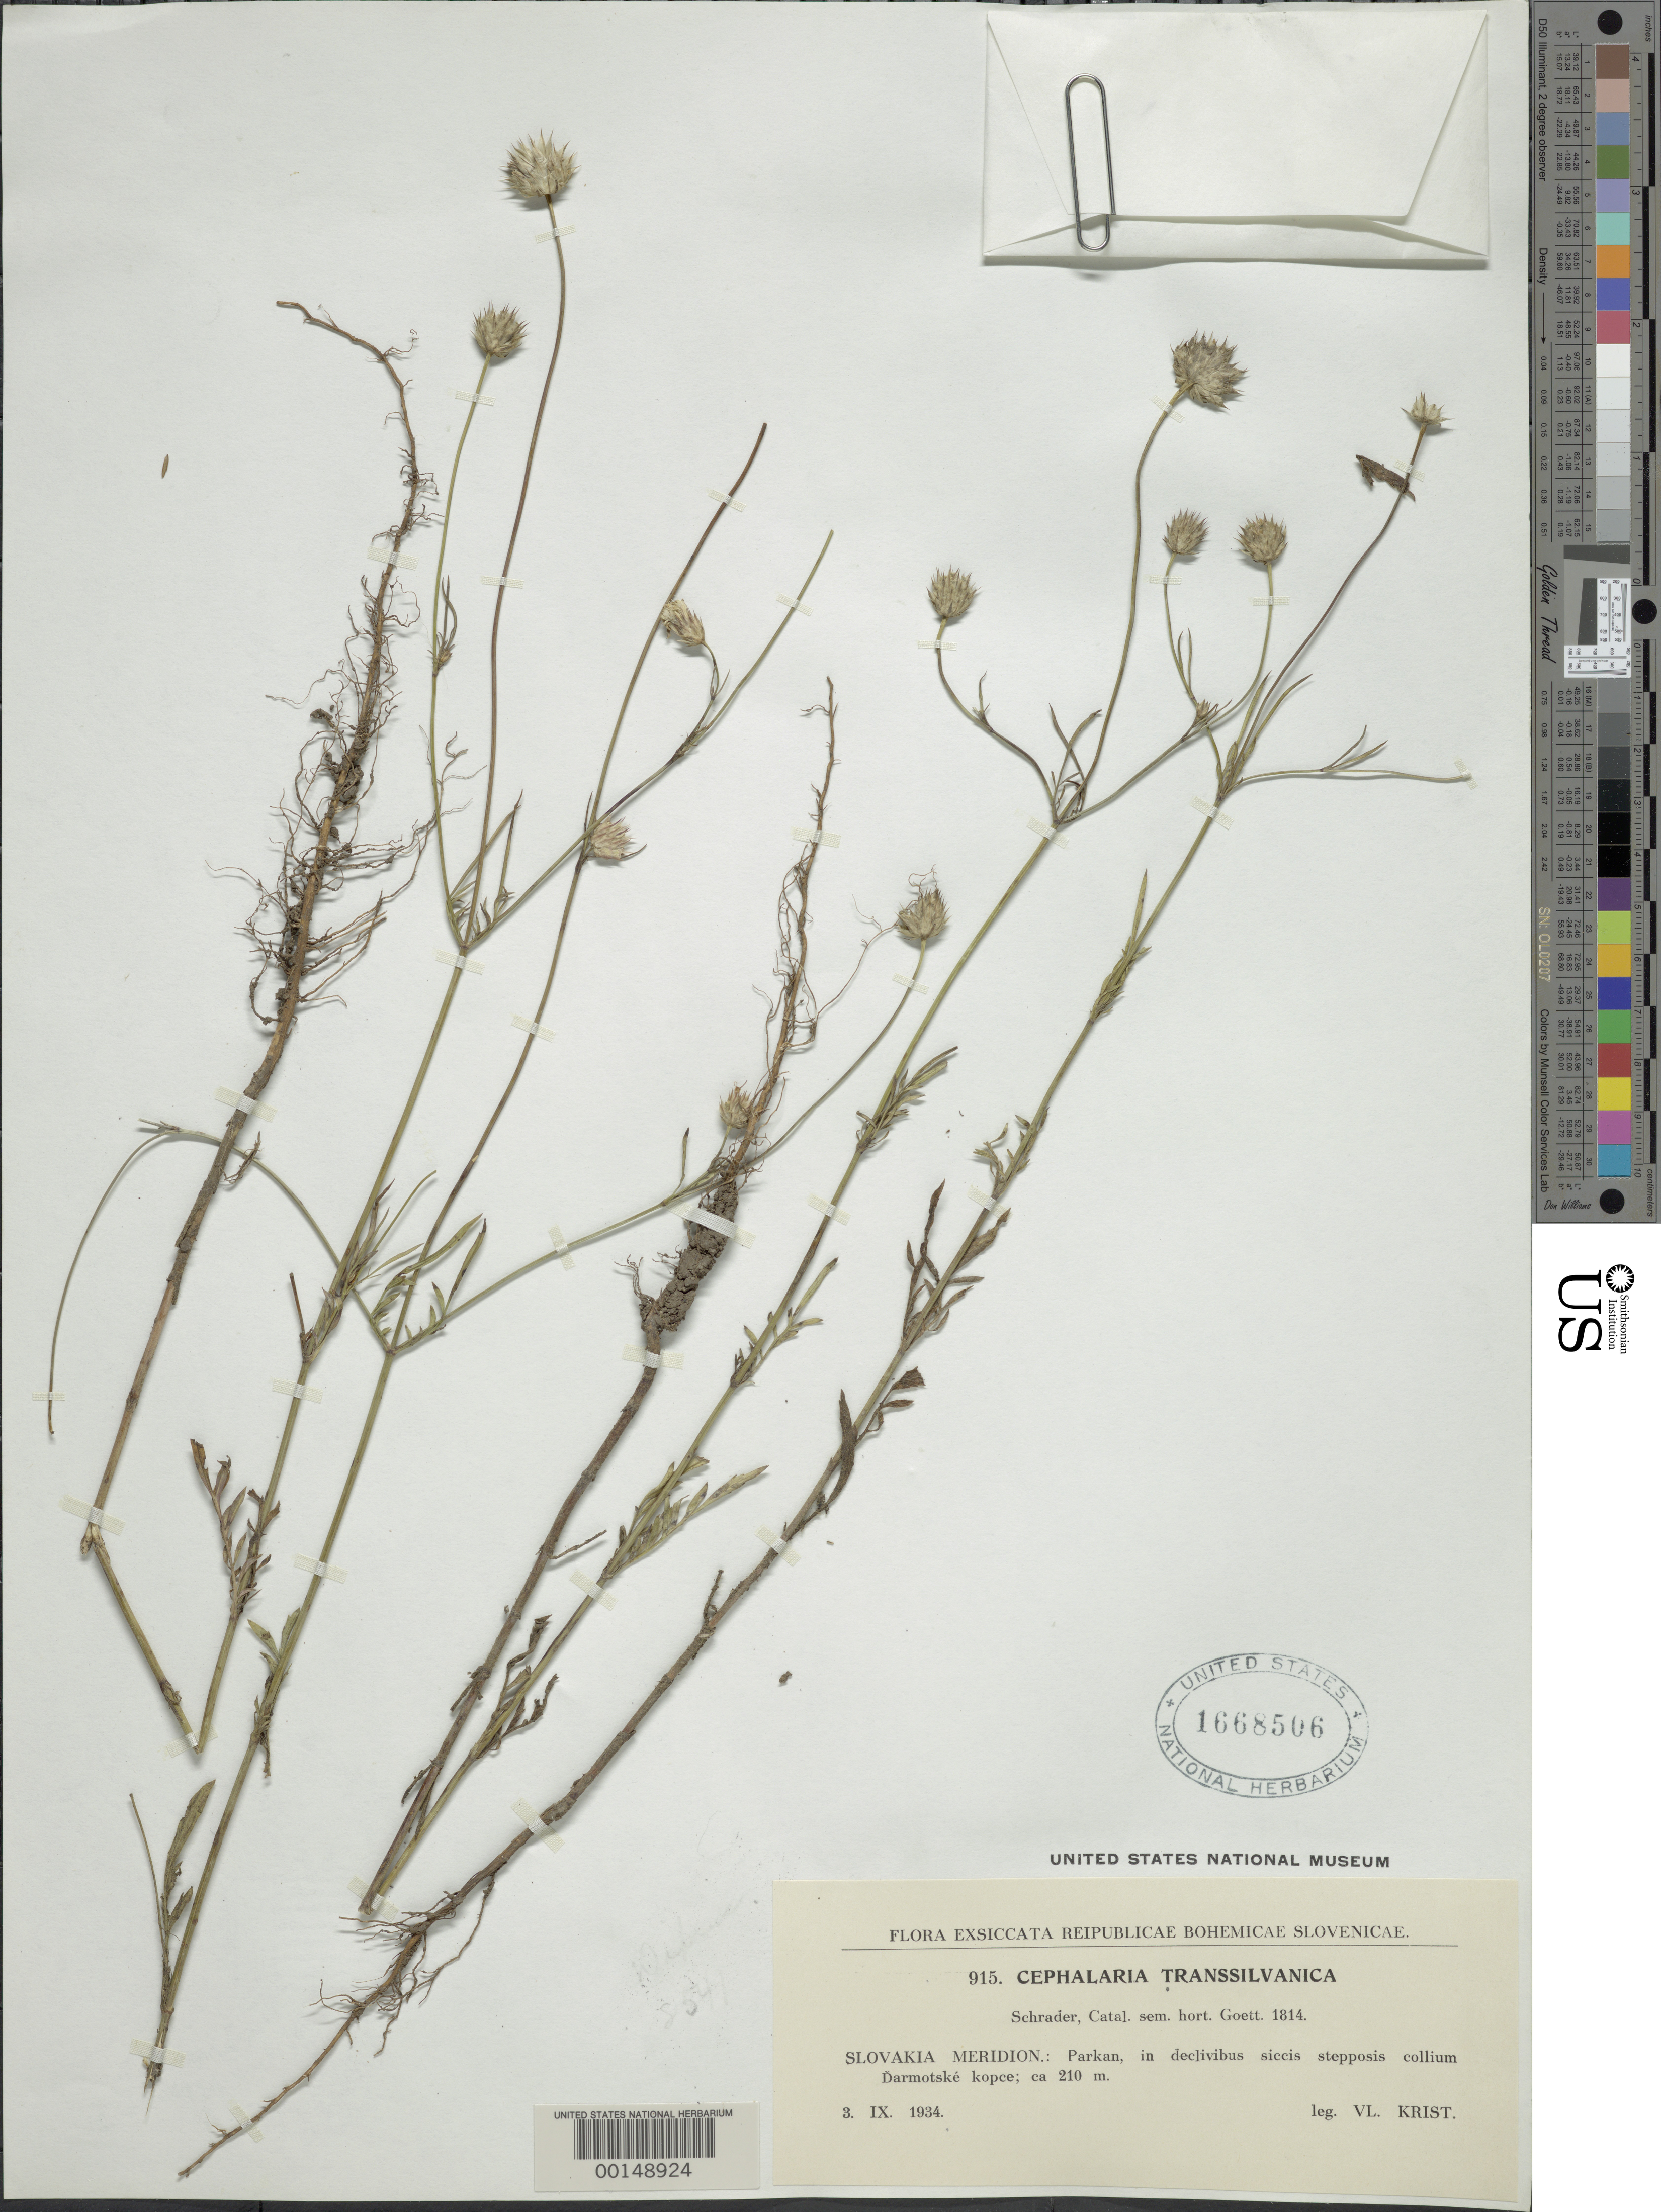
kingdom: Plantae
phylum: Tracheophyta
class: Magnoliopsida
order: Dipsacales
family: Caprifoliaceae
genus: Cephalaria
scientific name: Cephalaria transylvanica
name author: (L.) Roem. & Schult.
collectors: V. Krist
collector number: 915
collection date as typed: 03 Sep 1934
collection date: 1934-09-03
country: Slovakia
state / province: Slovenska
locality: Meridion, Parkan (Stúrovo)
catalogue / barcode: US 1668506